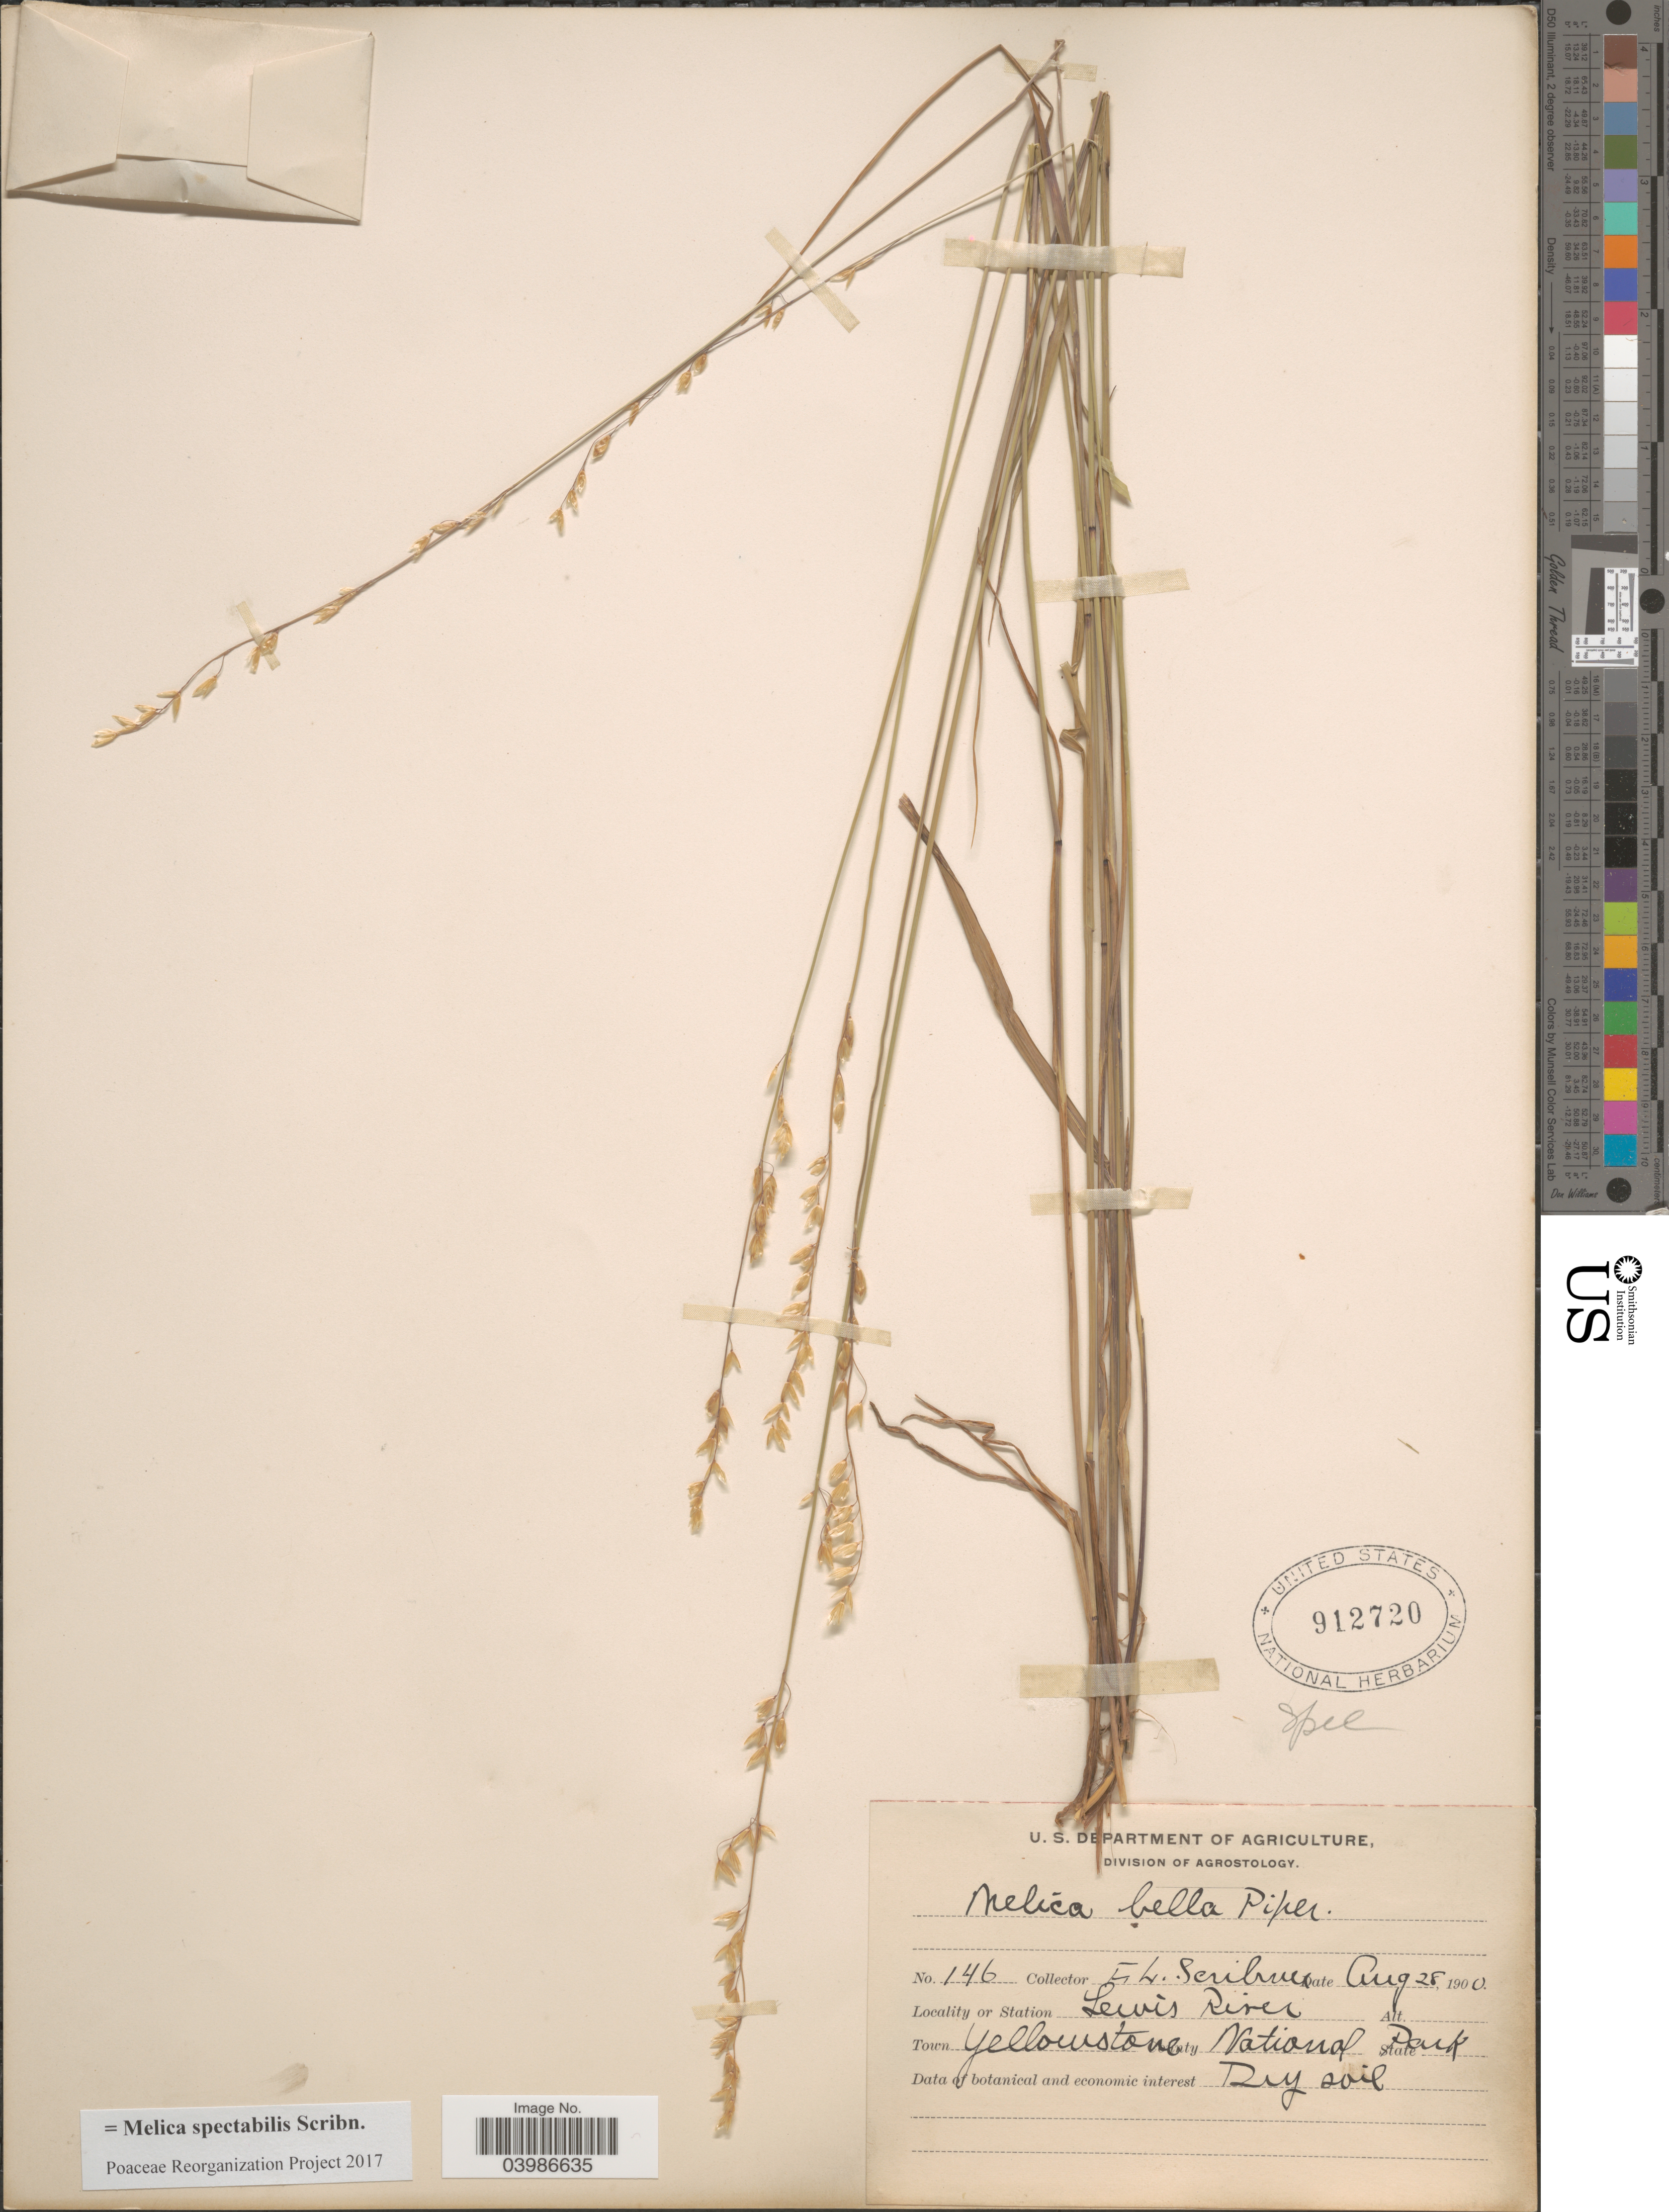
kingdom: Plantae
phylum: Tracheophyta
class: Liliopsida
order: Poales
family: Poaceae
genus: Melica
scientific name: Melica spectabilis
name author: Scribn.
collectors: F. L. Scribner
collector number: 146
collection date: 1900-08-28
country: United States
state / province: Wyoming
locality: Station Lewis River. Yellowstone National Park.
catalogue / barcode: US 912720